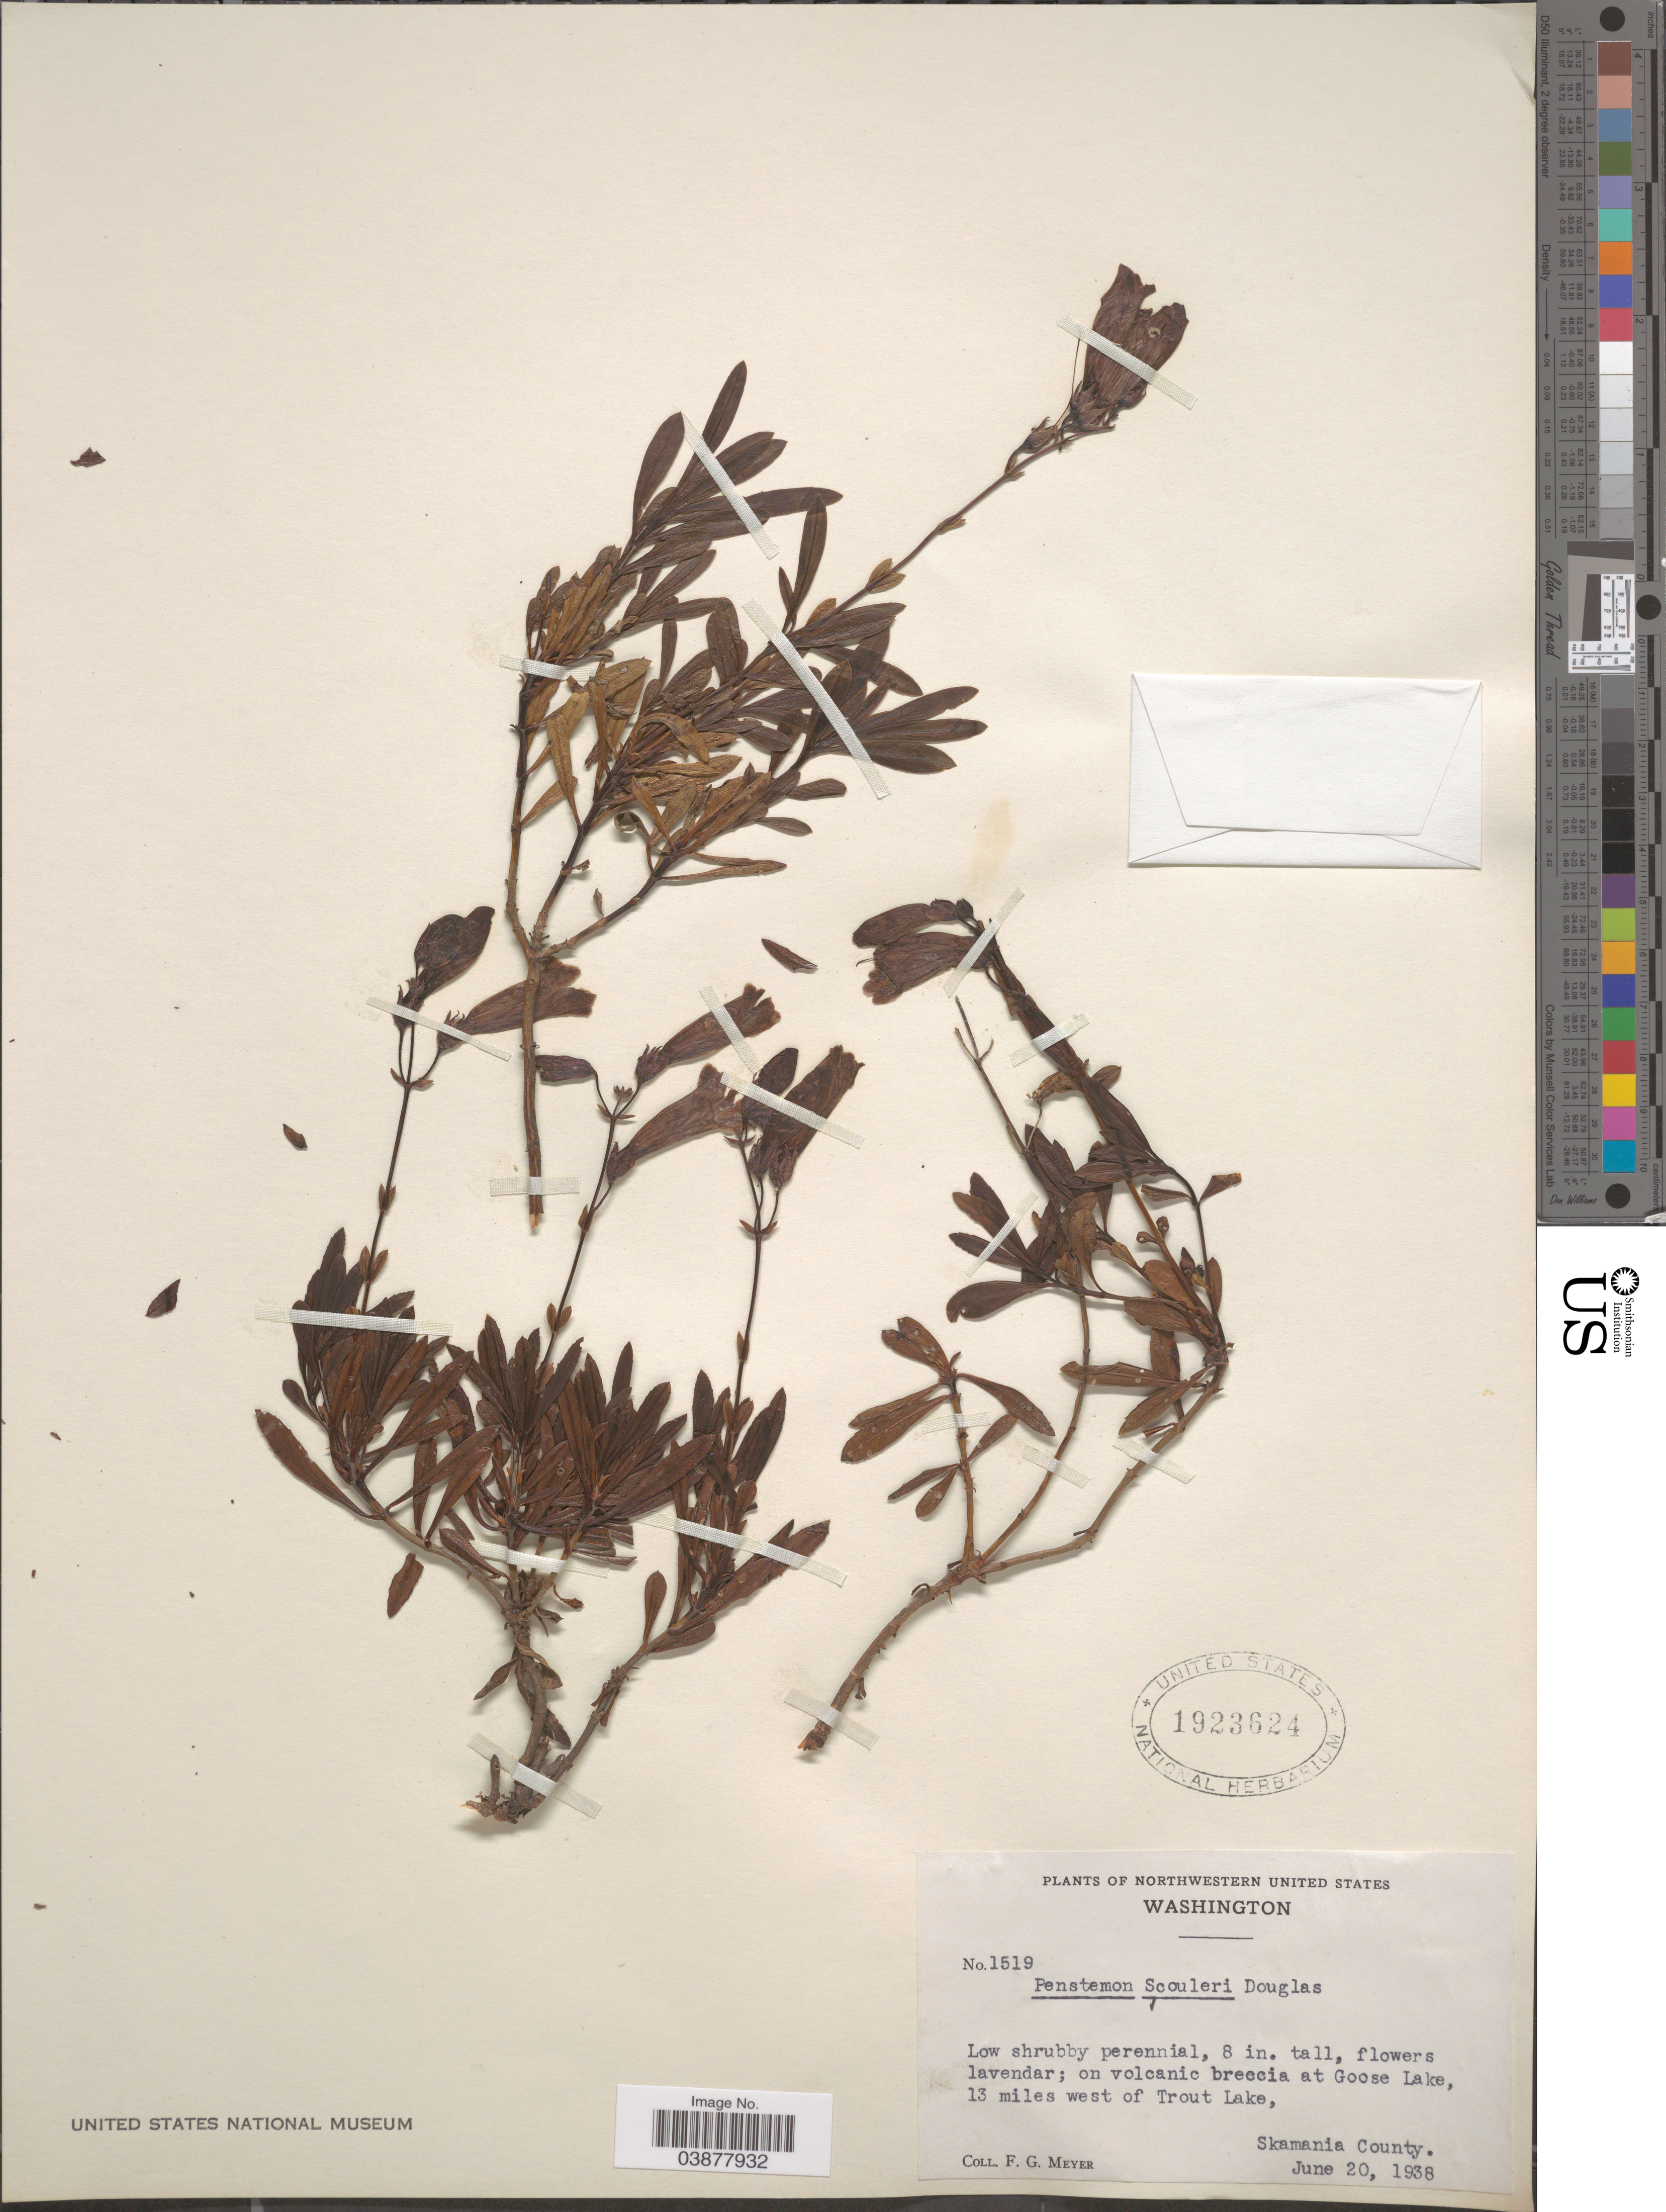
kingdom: Plantae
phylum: Tracheophyta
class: Magnoliopsida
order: Lamiales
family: Plantaginaceae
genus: Penstemon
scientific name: Penstemon scouleri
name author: Douglas ex Lindl.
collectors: F. G. Meyer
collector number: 1519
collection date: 1938-06-20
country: United States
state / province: Washington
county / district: Skamania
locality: Northwestern United States. On volcanic breccia at Goose Lake, 13 miles west of Trout Lake, Skamania County.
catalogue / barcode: US 1923624